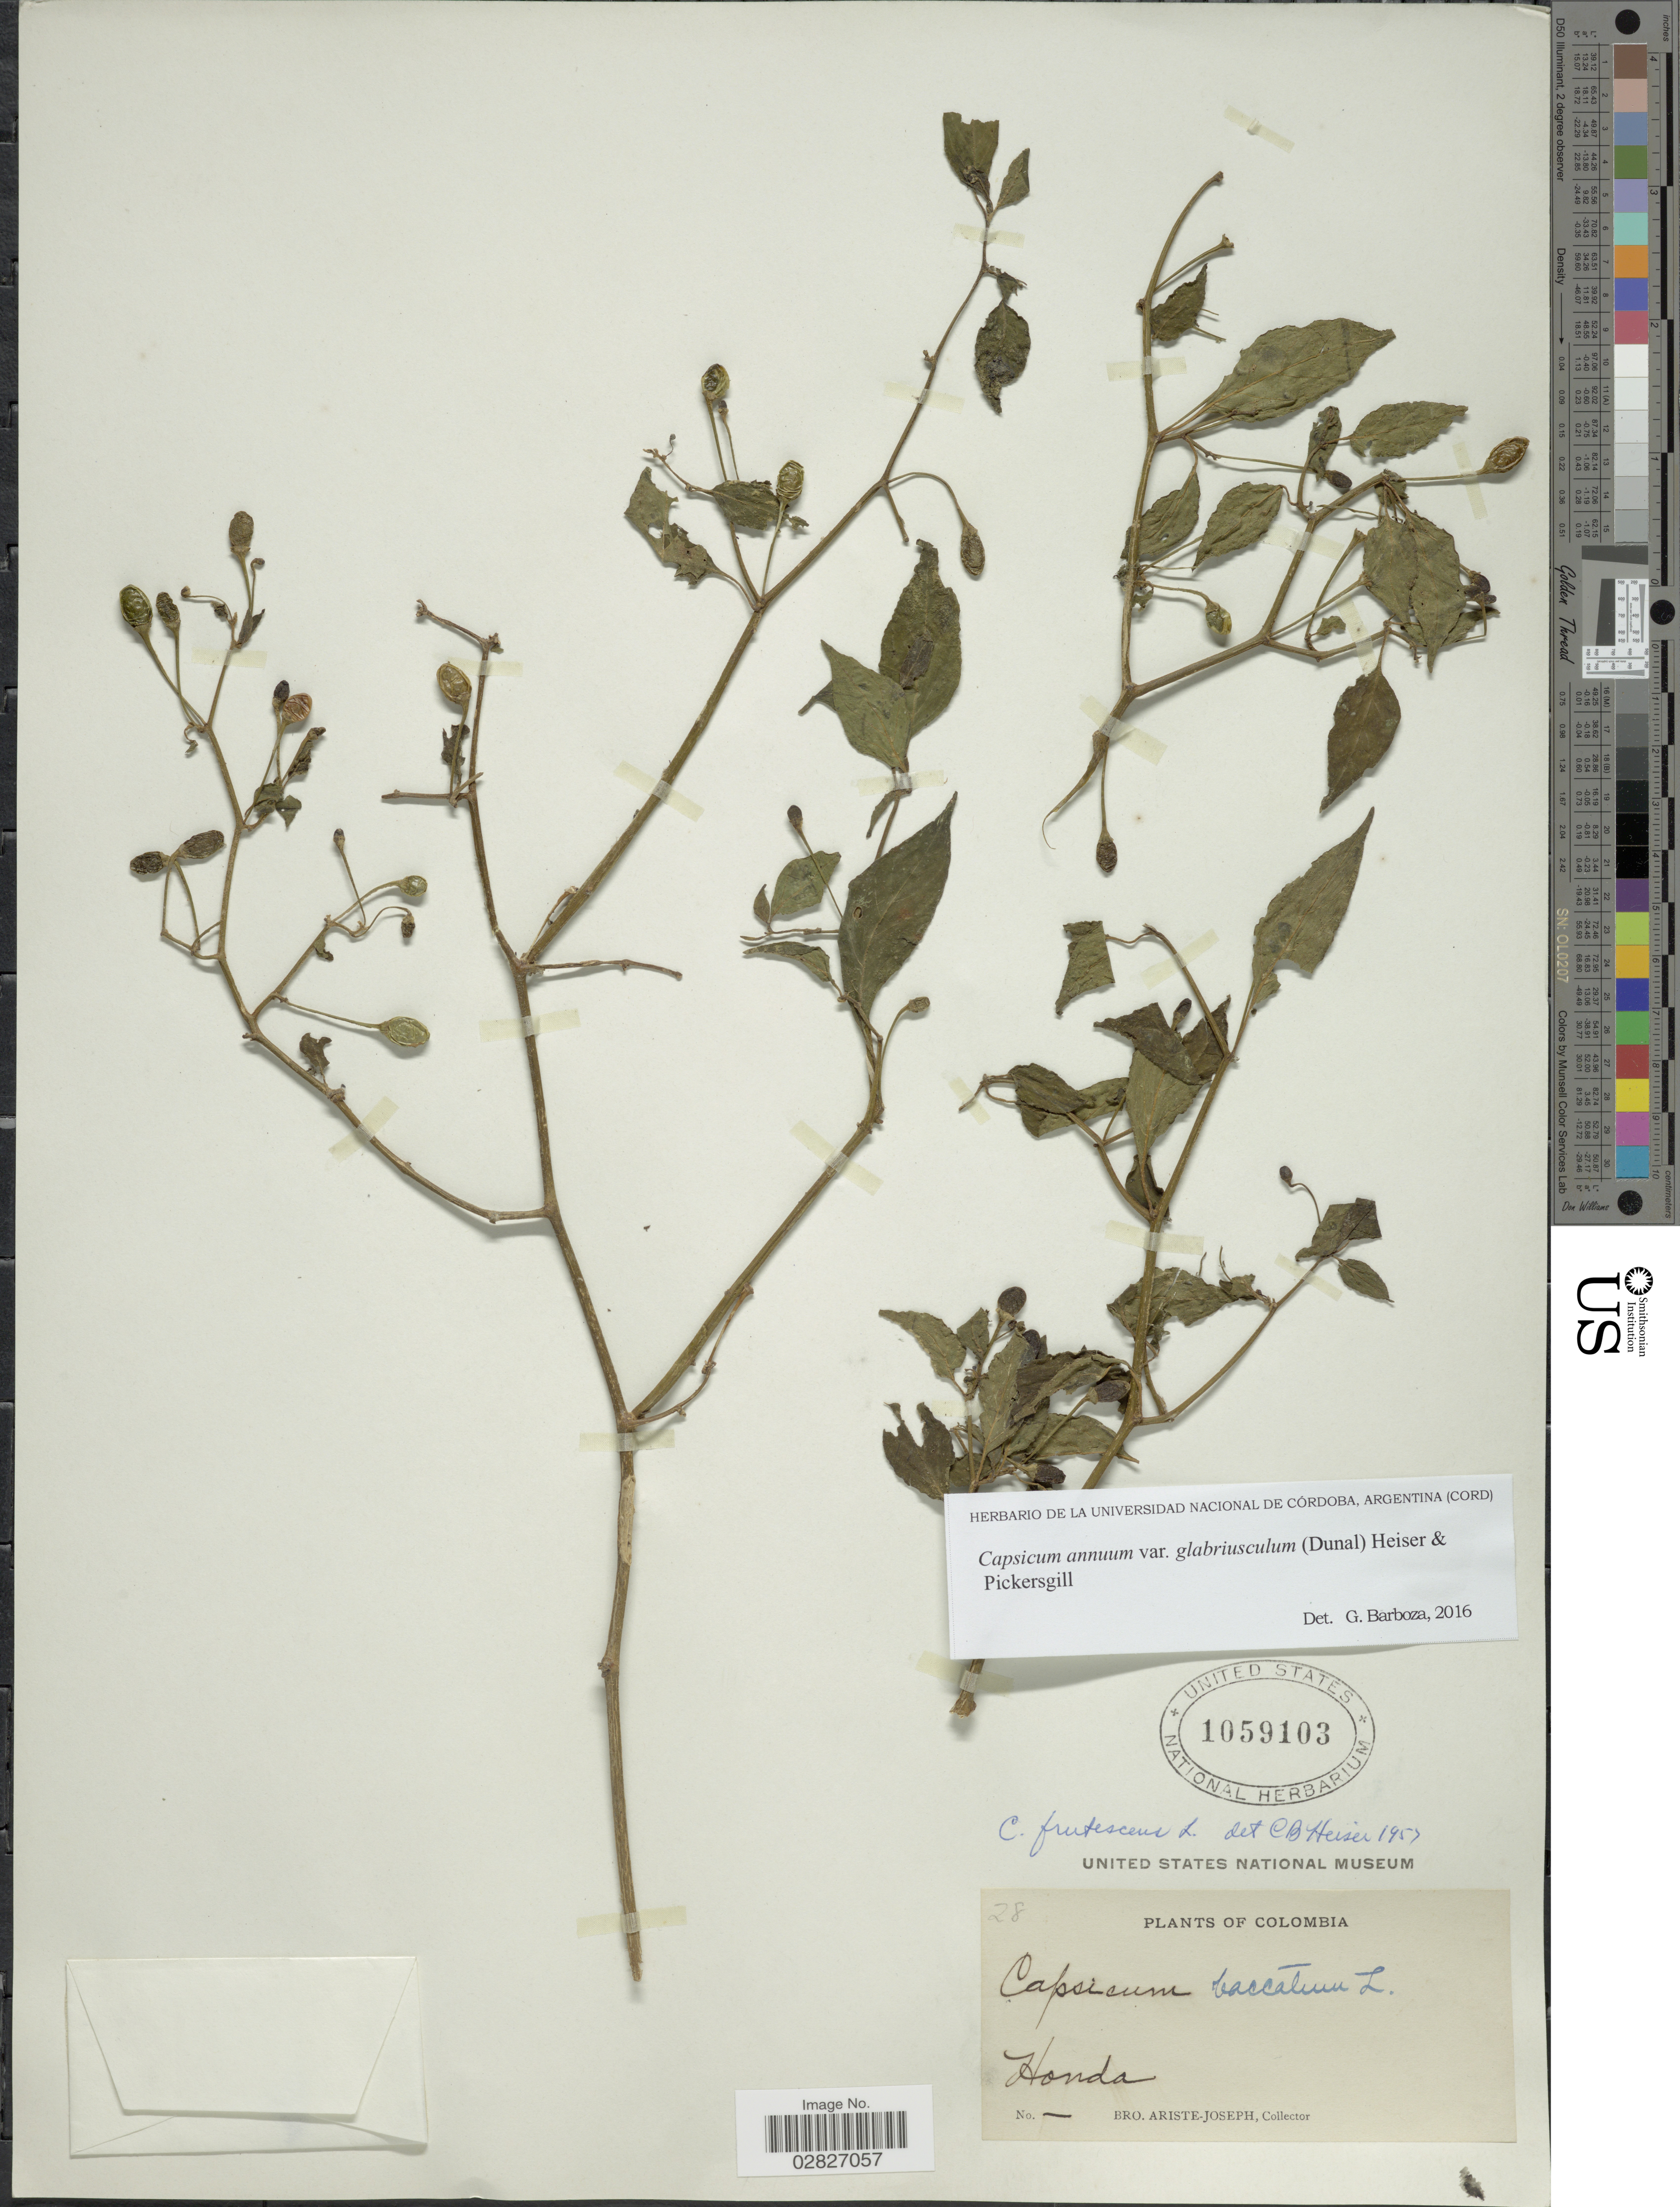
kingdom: Plantae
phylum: Tracheophyta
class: Magnoliopsida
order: Solanales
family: Solanaceae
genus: Capsicum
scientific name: Capsicum annuum var. glabriusculum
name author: (Dunal) Heiser & Pickersgill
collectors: Bro. Ariste-Joseph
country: Colombia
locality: Honda.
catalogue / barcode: US 1059103